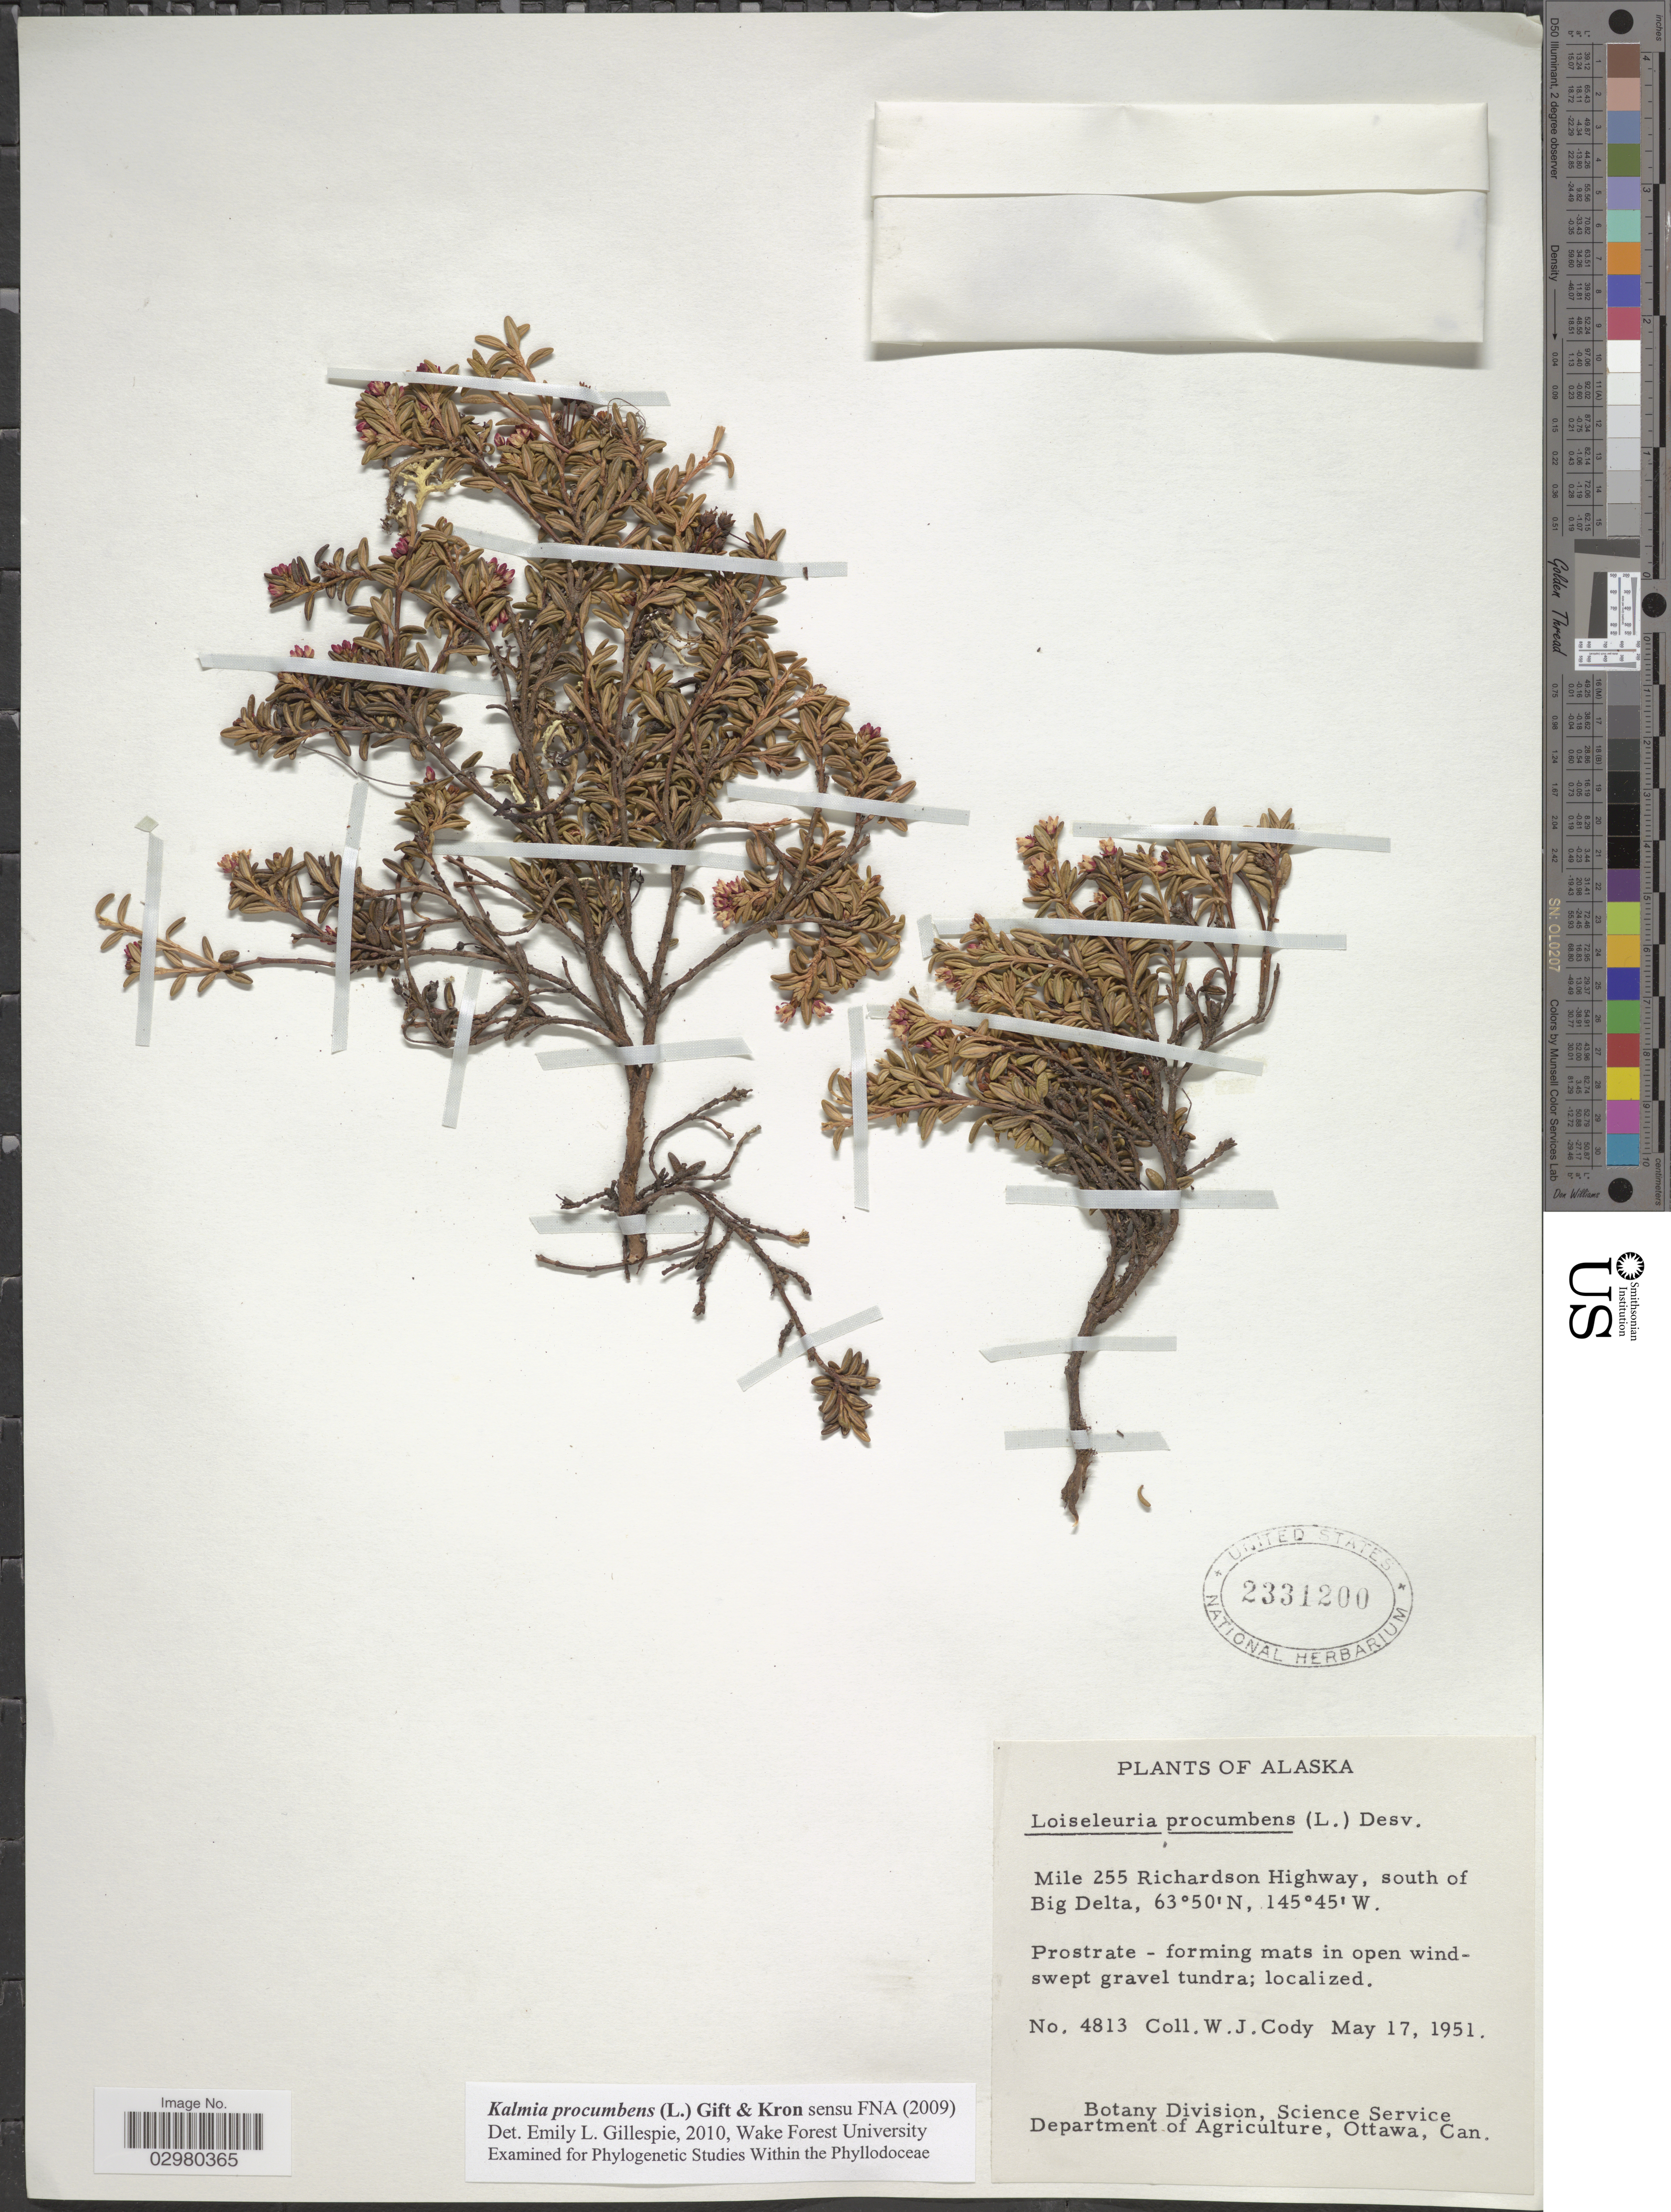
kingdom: Plantae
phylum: Tracheophyta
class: Magnoliopsida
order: Ericales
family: Ericaceae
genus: Loiseleuria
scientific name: Loiseleuria procumbens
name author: (L.) Desv.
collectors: W. Cody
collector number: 4813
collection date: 1951-05-17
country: United States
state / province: Alaska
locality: Mile 255 Richardson Highway, south of Big delta.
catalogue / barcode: US 2331200